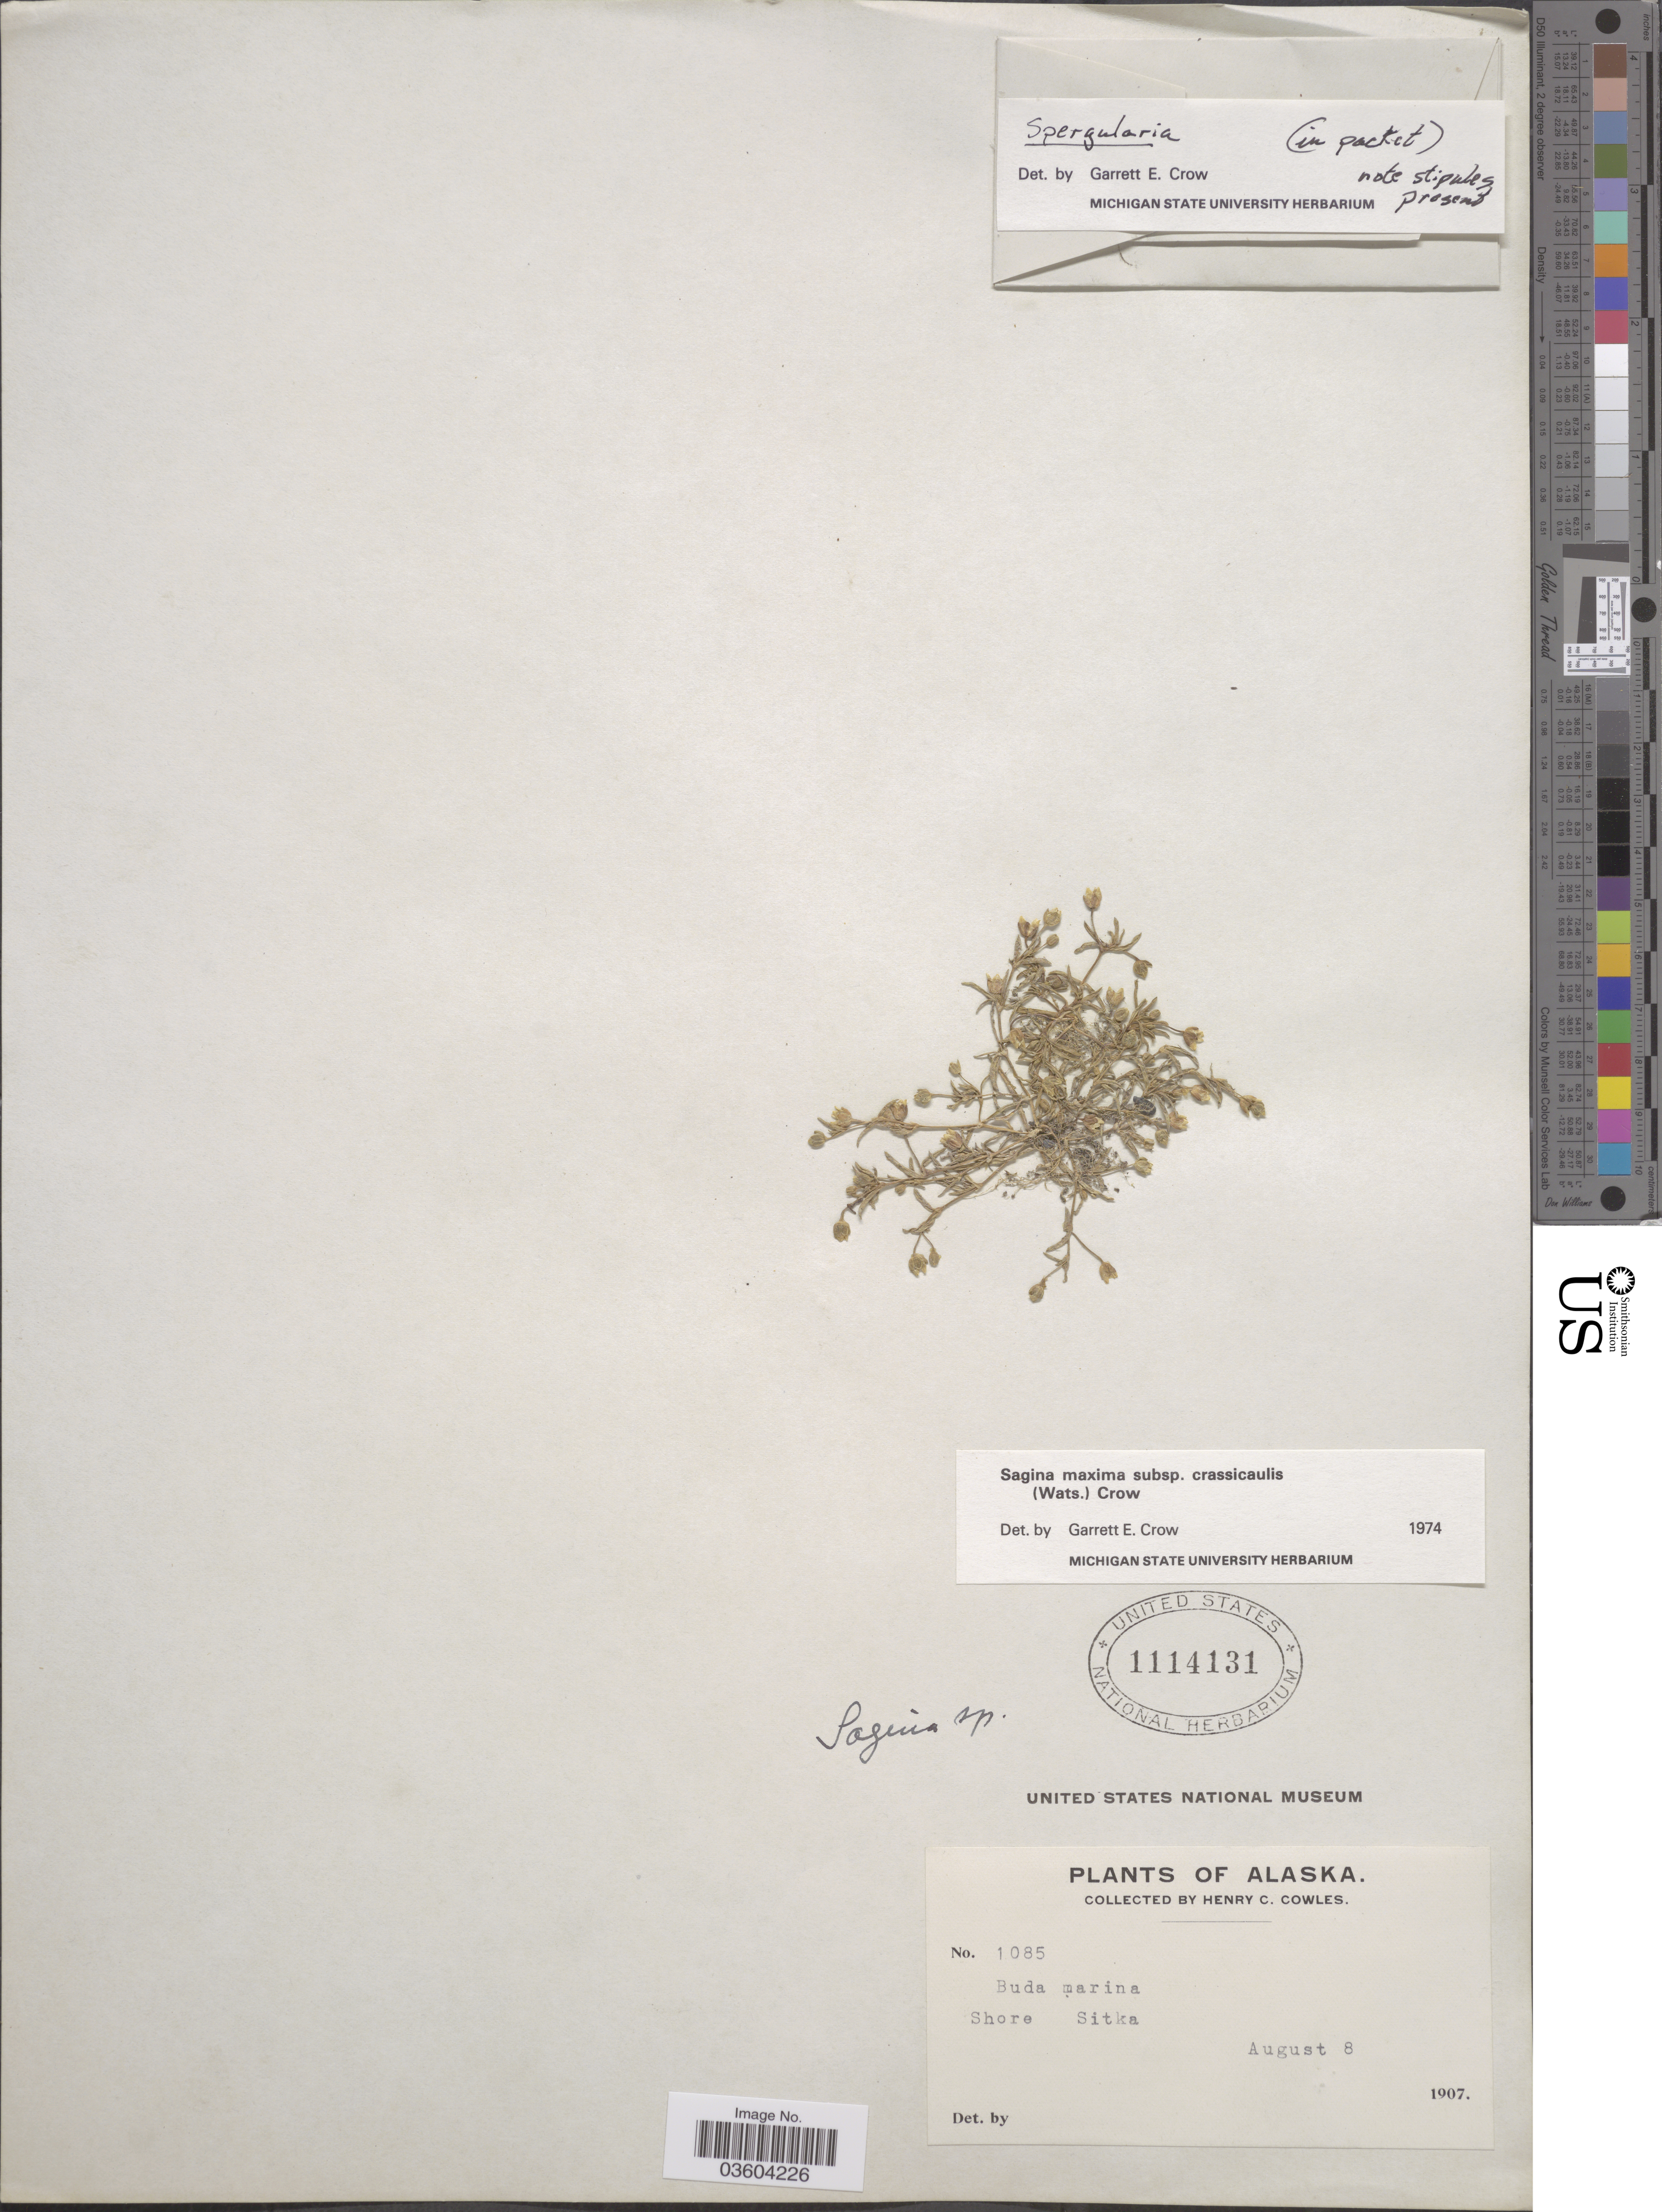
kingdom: Plantae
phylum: Tracheophyta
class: Magnoliopsida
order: Caryophyllales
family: Caryophyllaceae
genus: Sagina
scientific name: Sagina maxima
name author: A. Gray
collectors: H. Cowles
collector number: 1085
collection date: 1907-08-08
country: United States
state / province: Alaska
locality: Shore Sitka.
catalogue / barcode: US 1114131